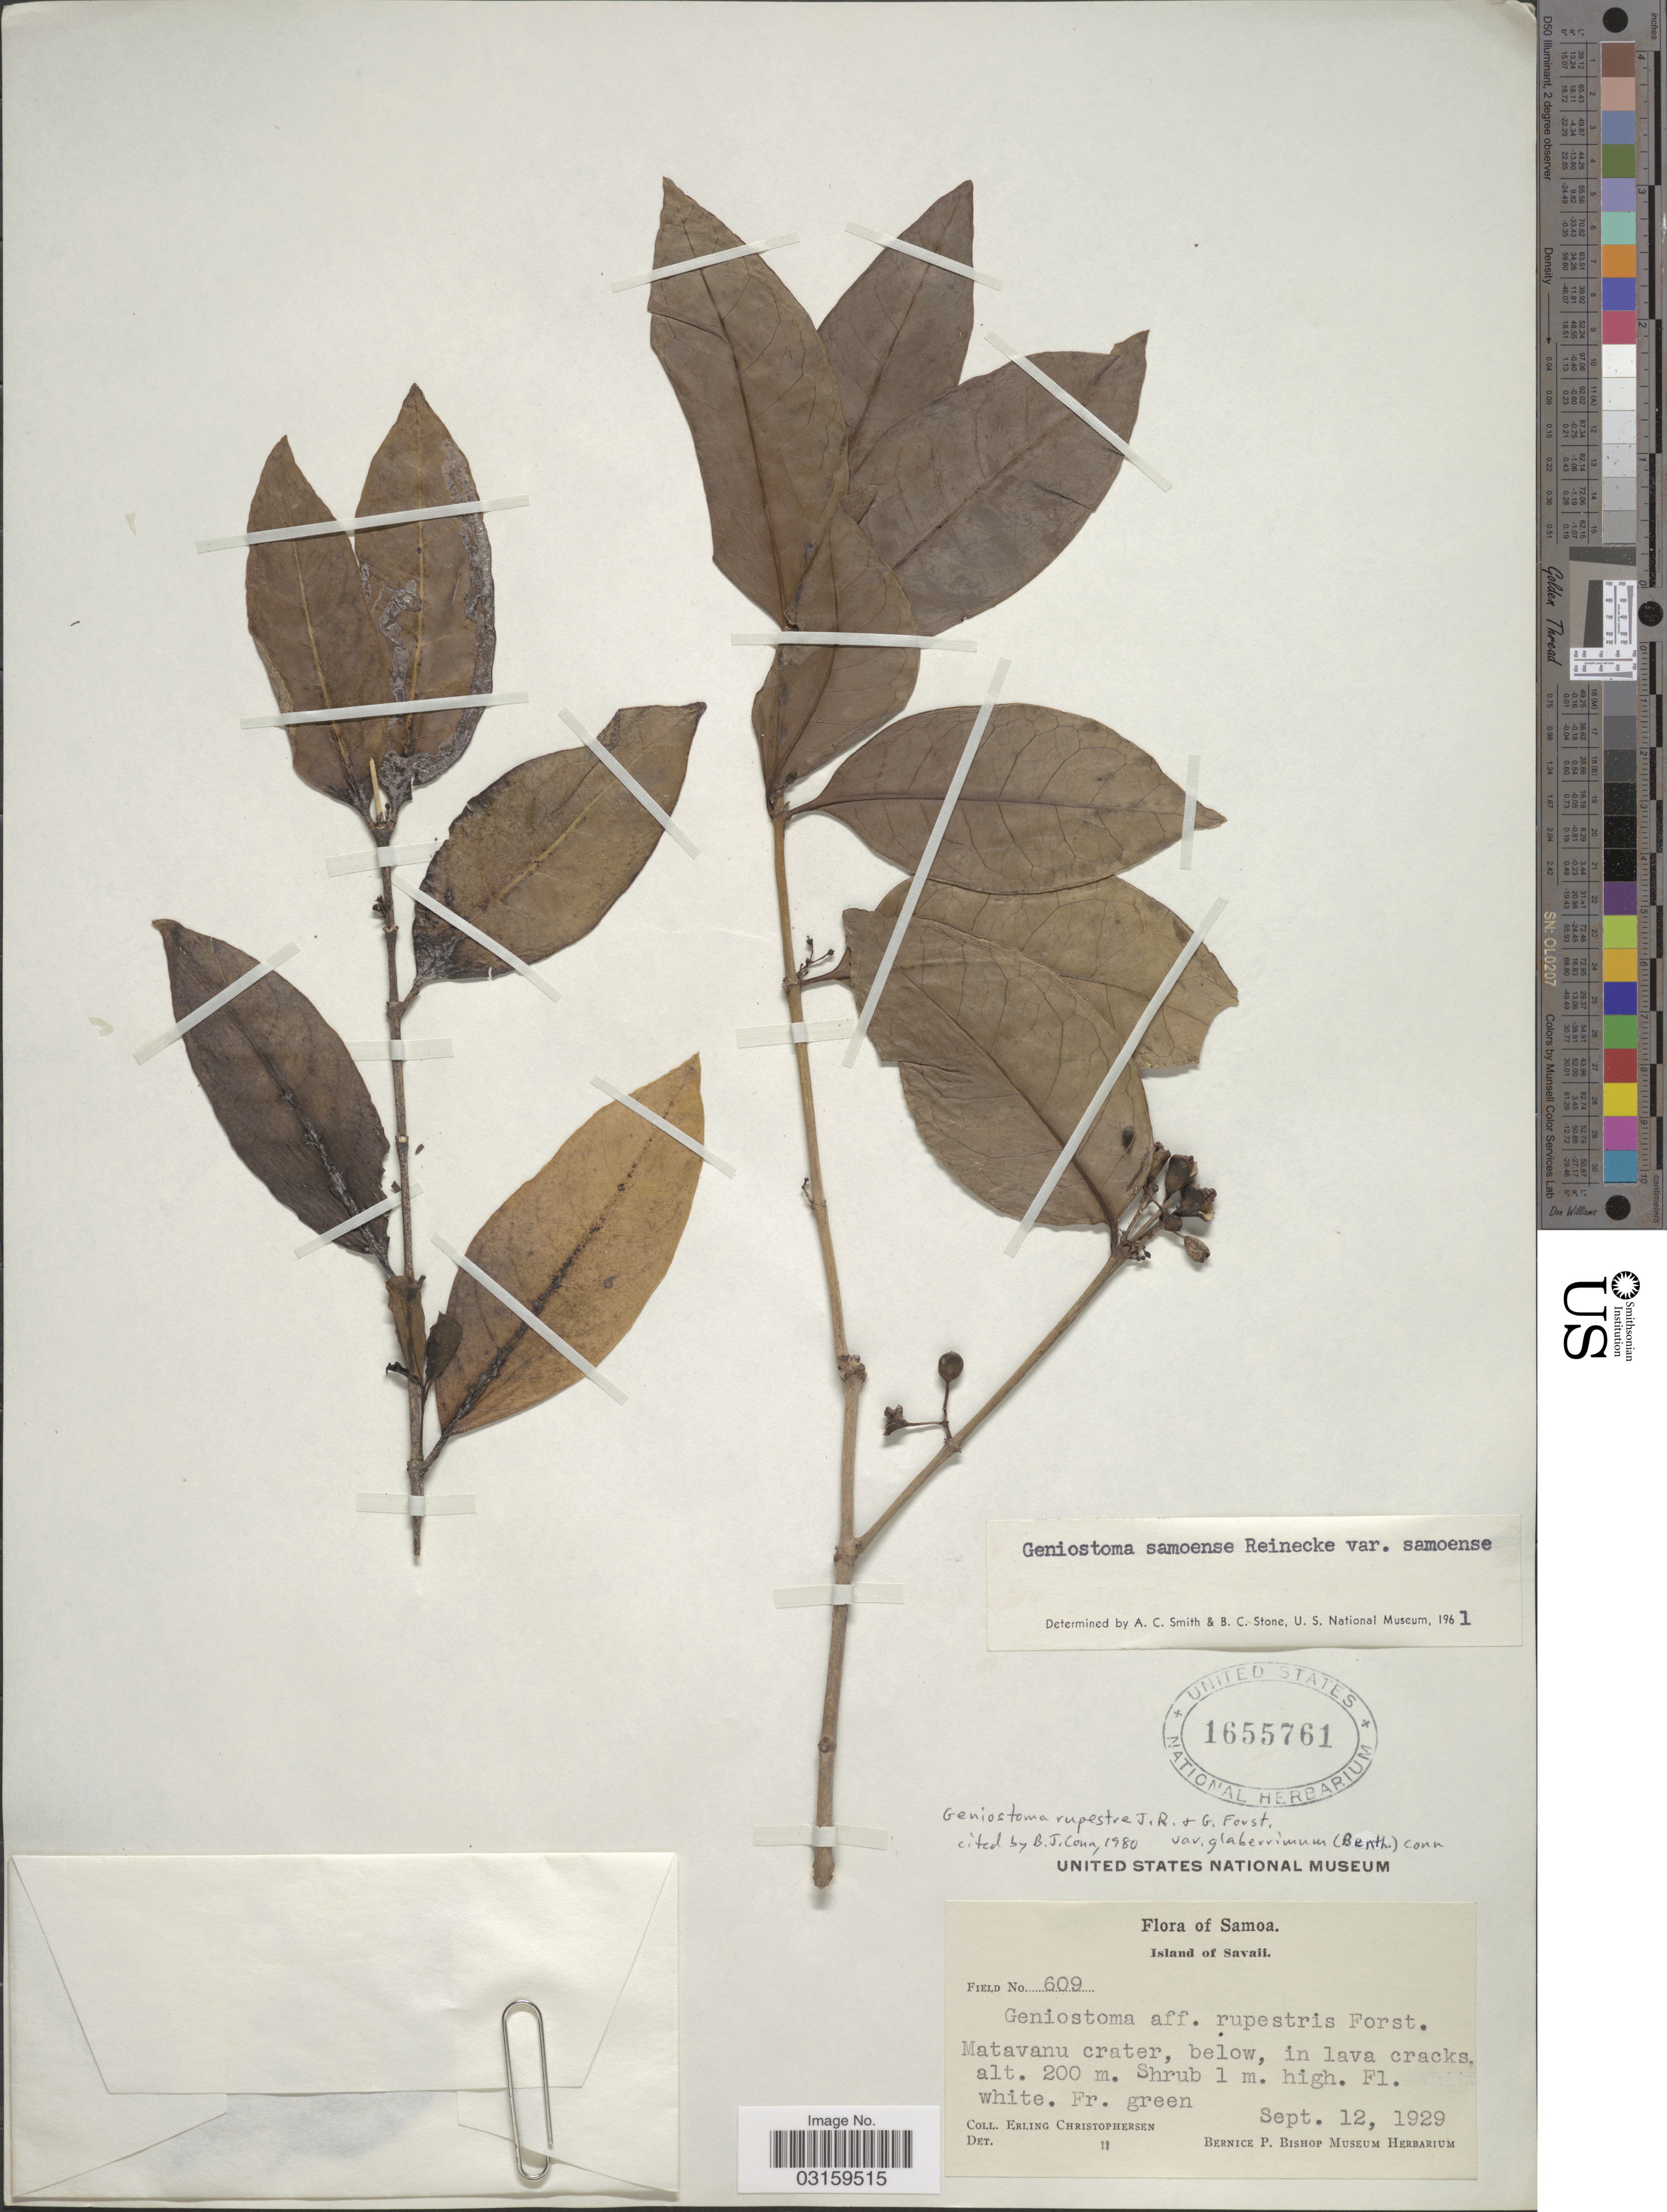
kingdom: Plantae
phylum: Tracheophyta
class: Magnoliopsida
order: Gentianales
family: Loganiaceae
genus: Geniostoma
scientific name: Geniostoma rupestre var. glaberrimum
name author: J.R. Forst. & G. Forst.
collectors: E. Christophersen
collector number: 609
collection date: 1929-09-12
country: Samoa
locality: Samoa. Island of Savaii. Matavanu crater, below, in lava cracks.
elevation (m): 200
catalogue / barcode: US 1655761